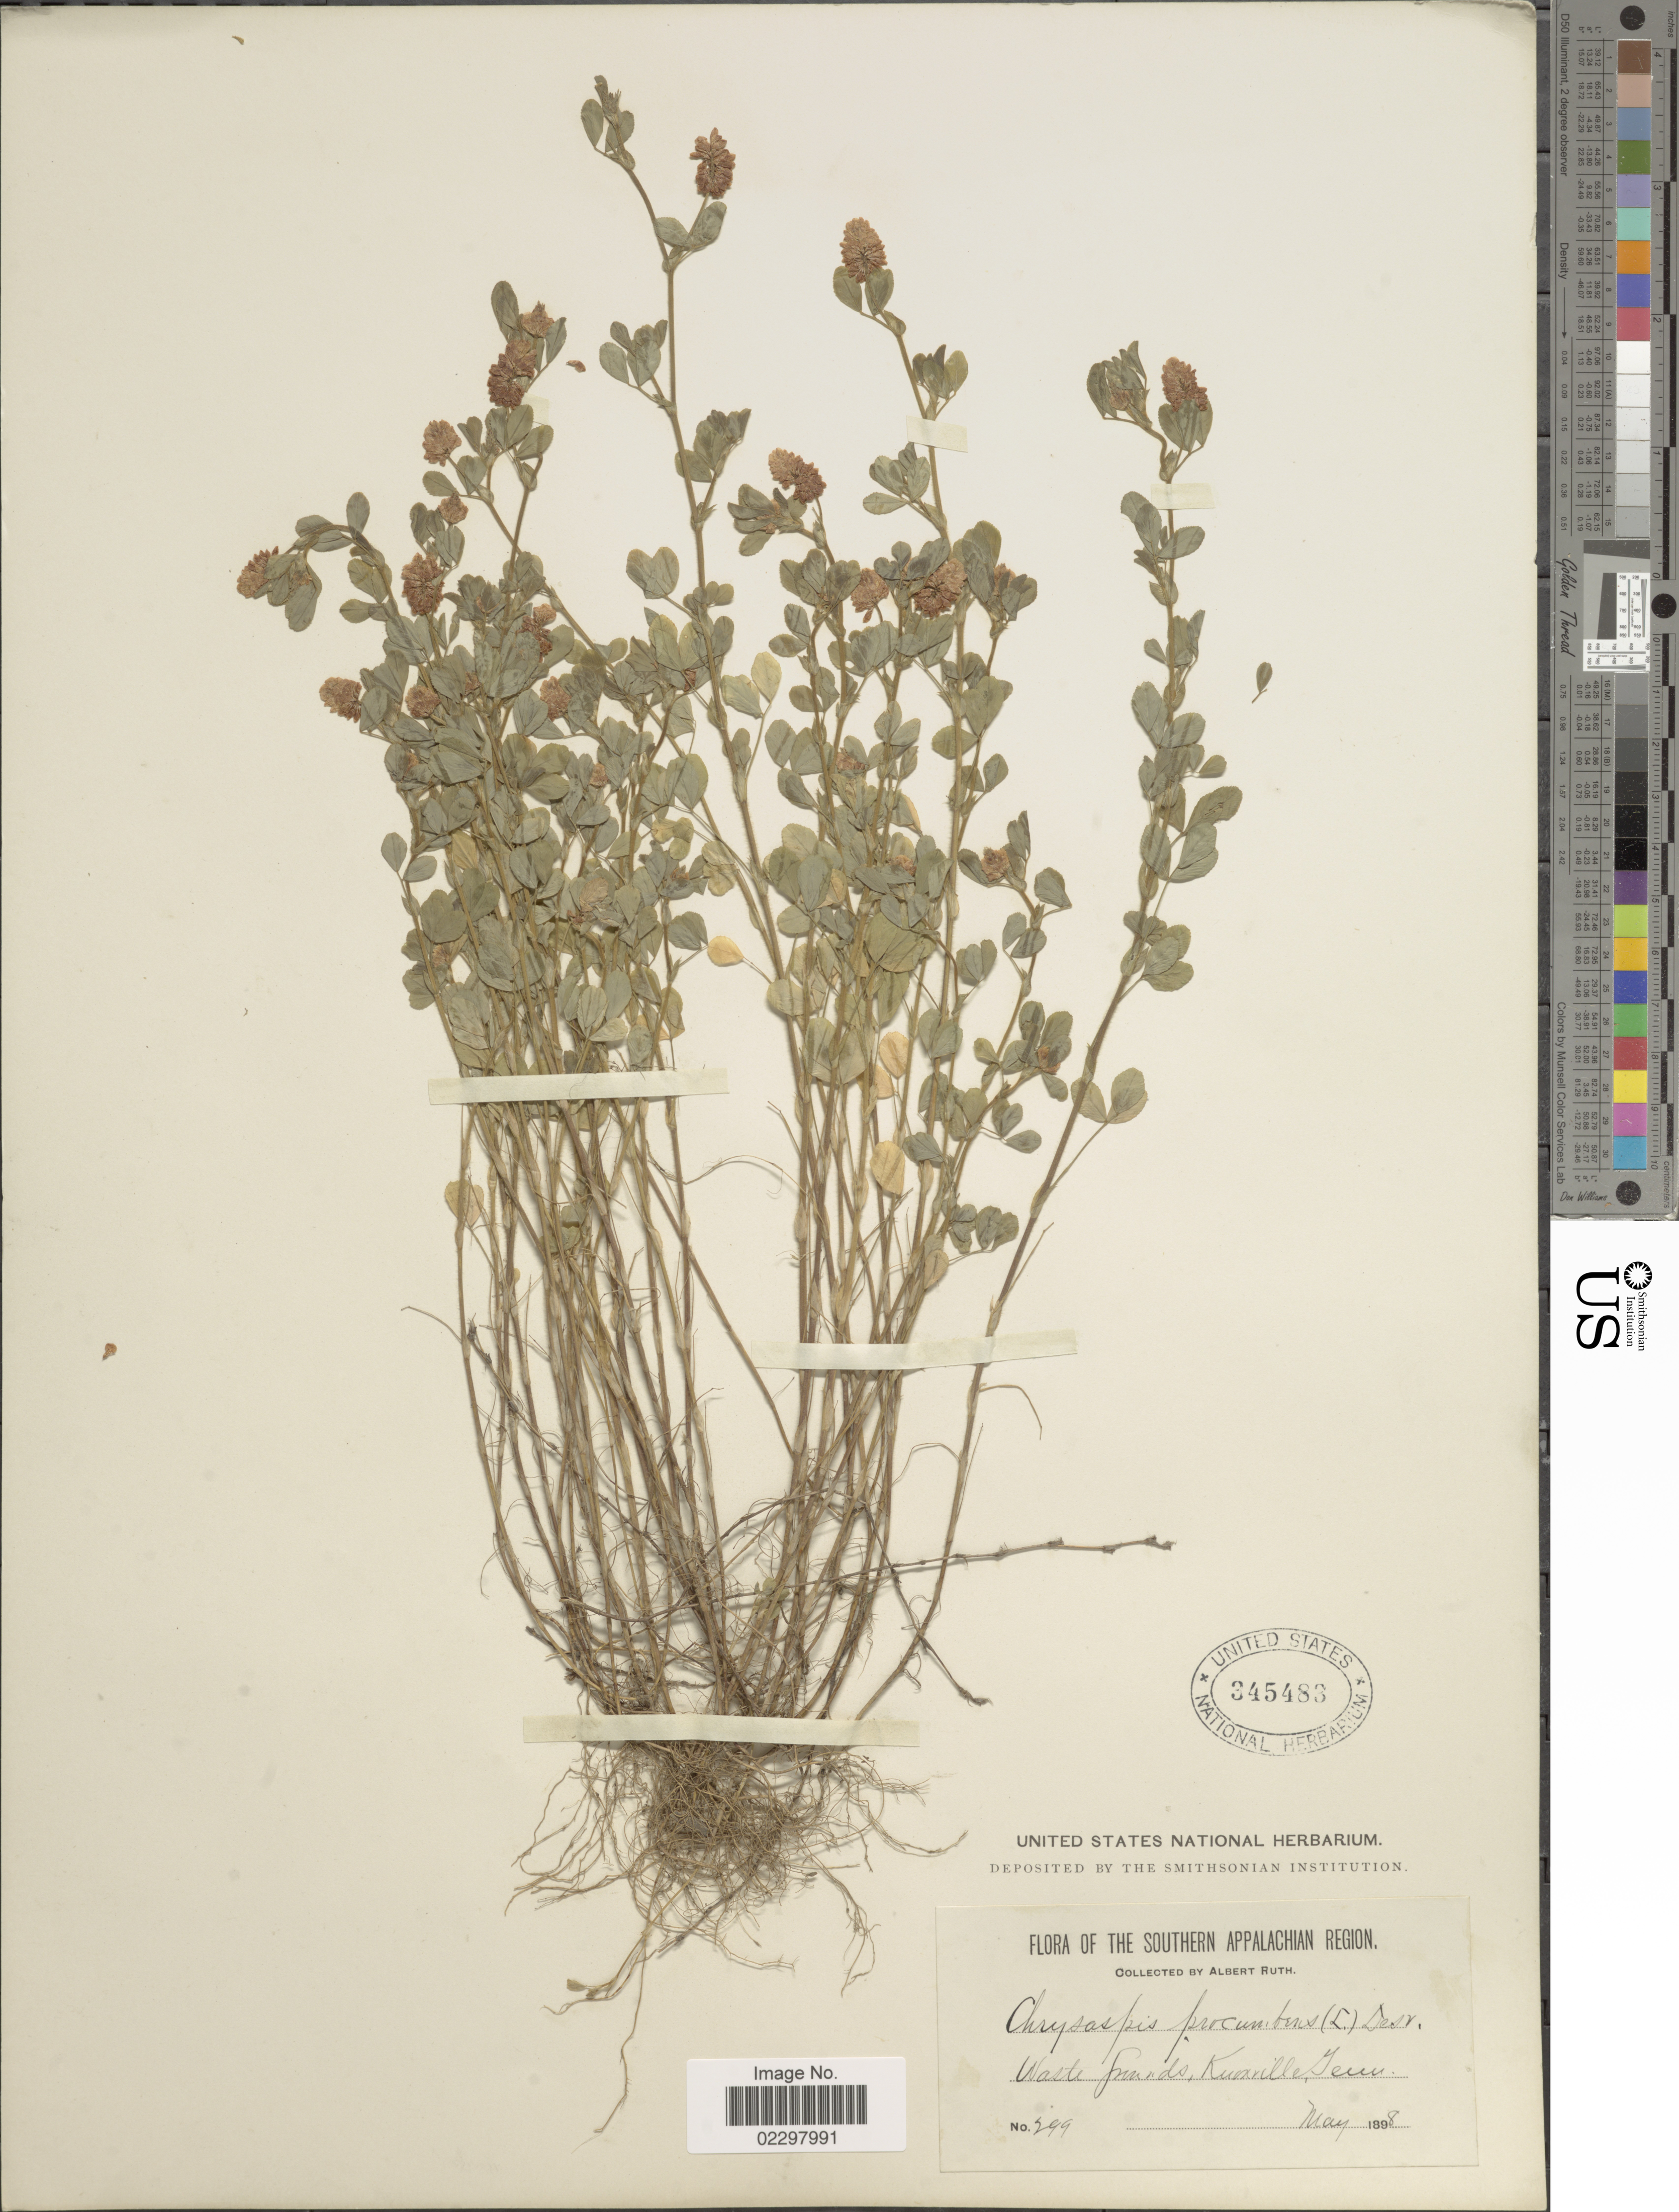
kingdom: Plantae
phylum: Tracheophyta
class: Magnoliopsida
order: Fabales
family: Fabaceae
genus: Trifolium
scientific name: Trifolium procumbens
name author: L.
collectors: A. Ruth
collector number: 299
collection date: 1898-05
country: United States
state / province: Tennessee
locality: Waste grounds, Knoxville, Southern Appalachian Region.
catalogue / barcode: US 345483